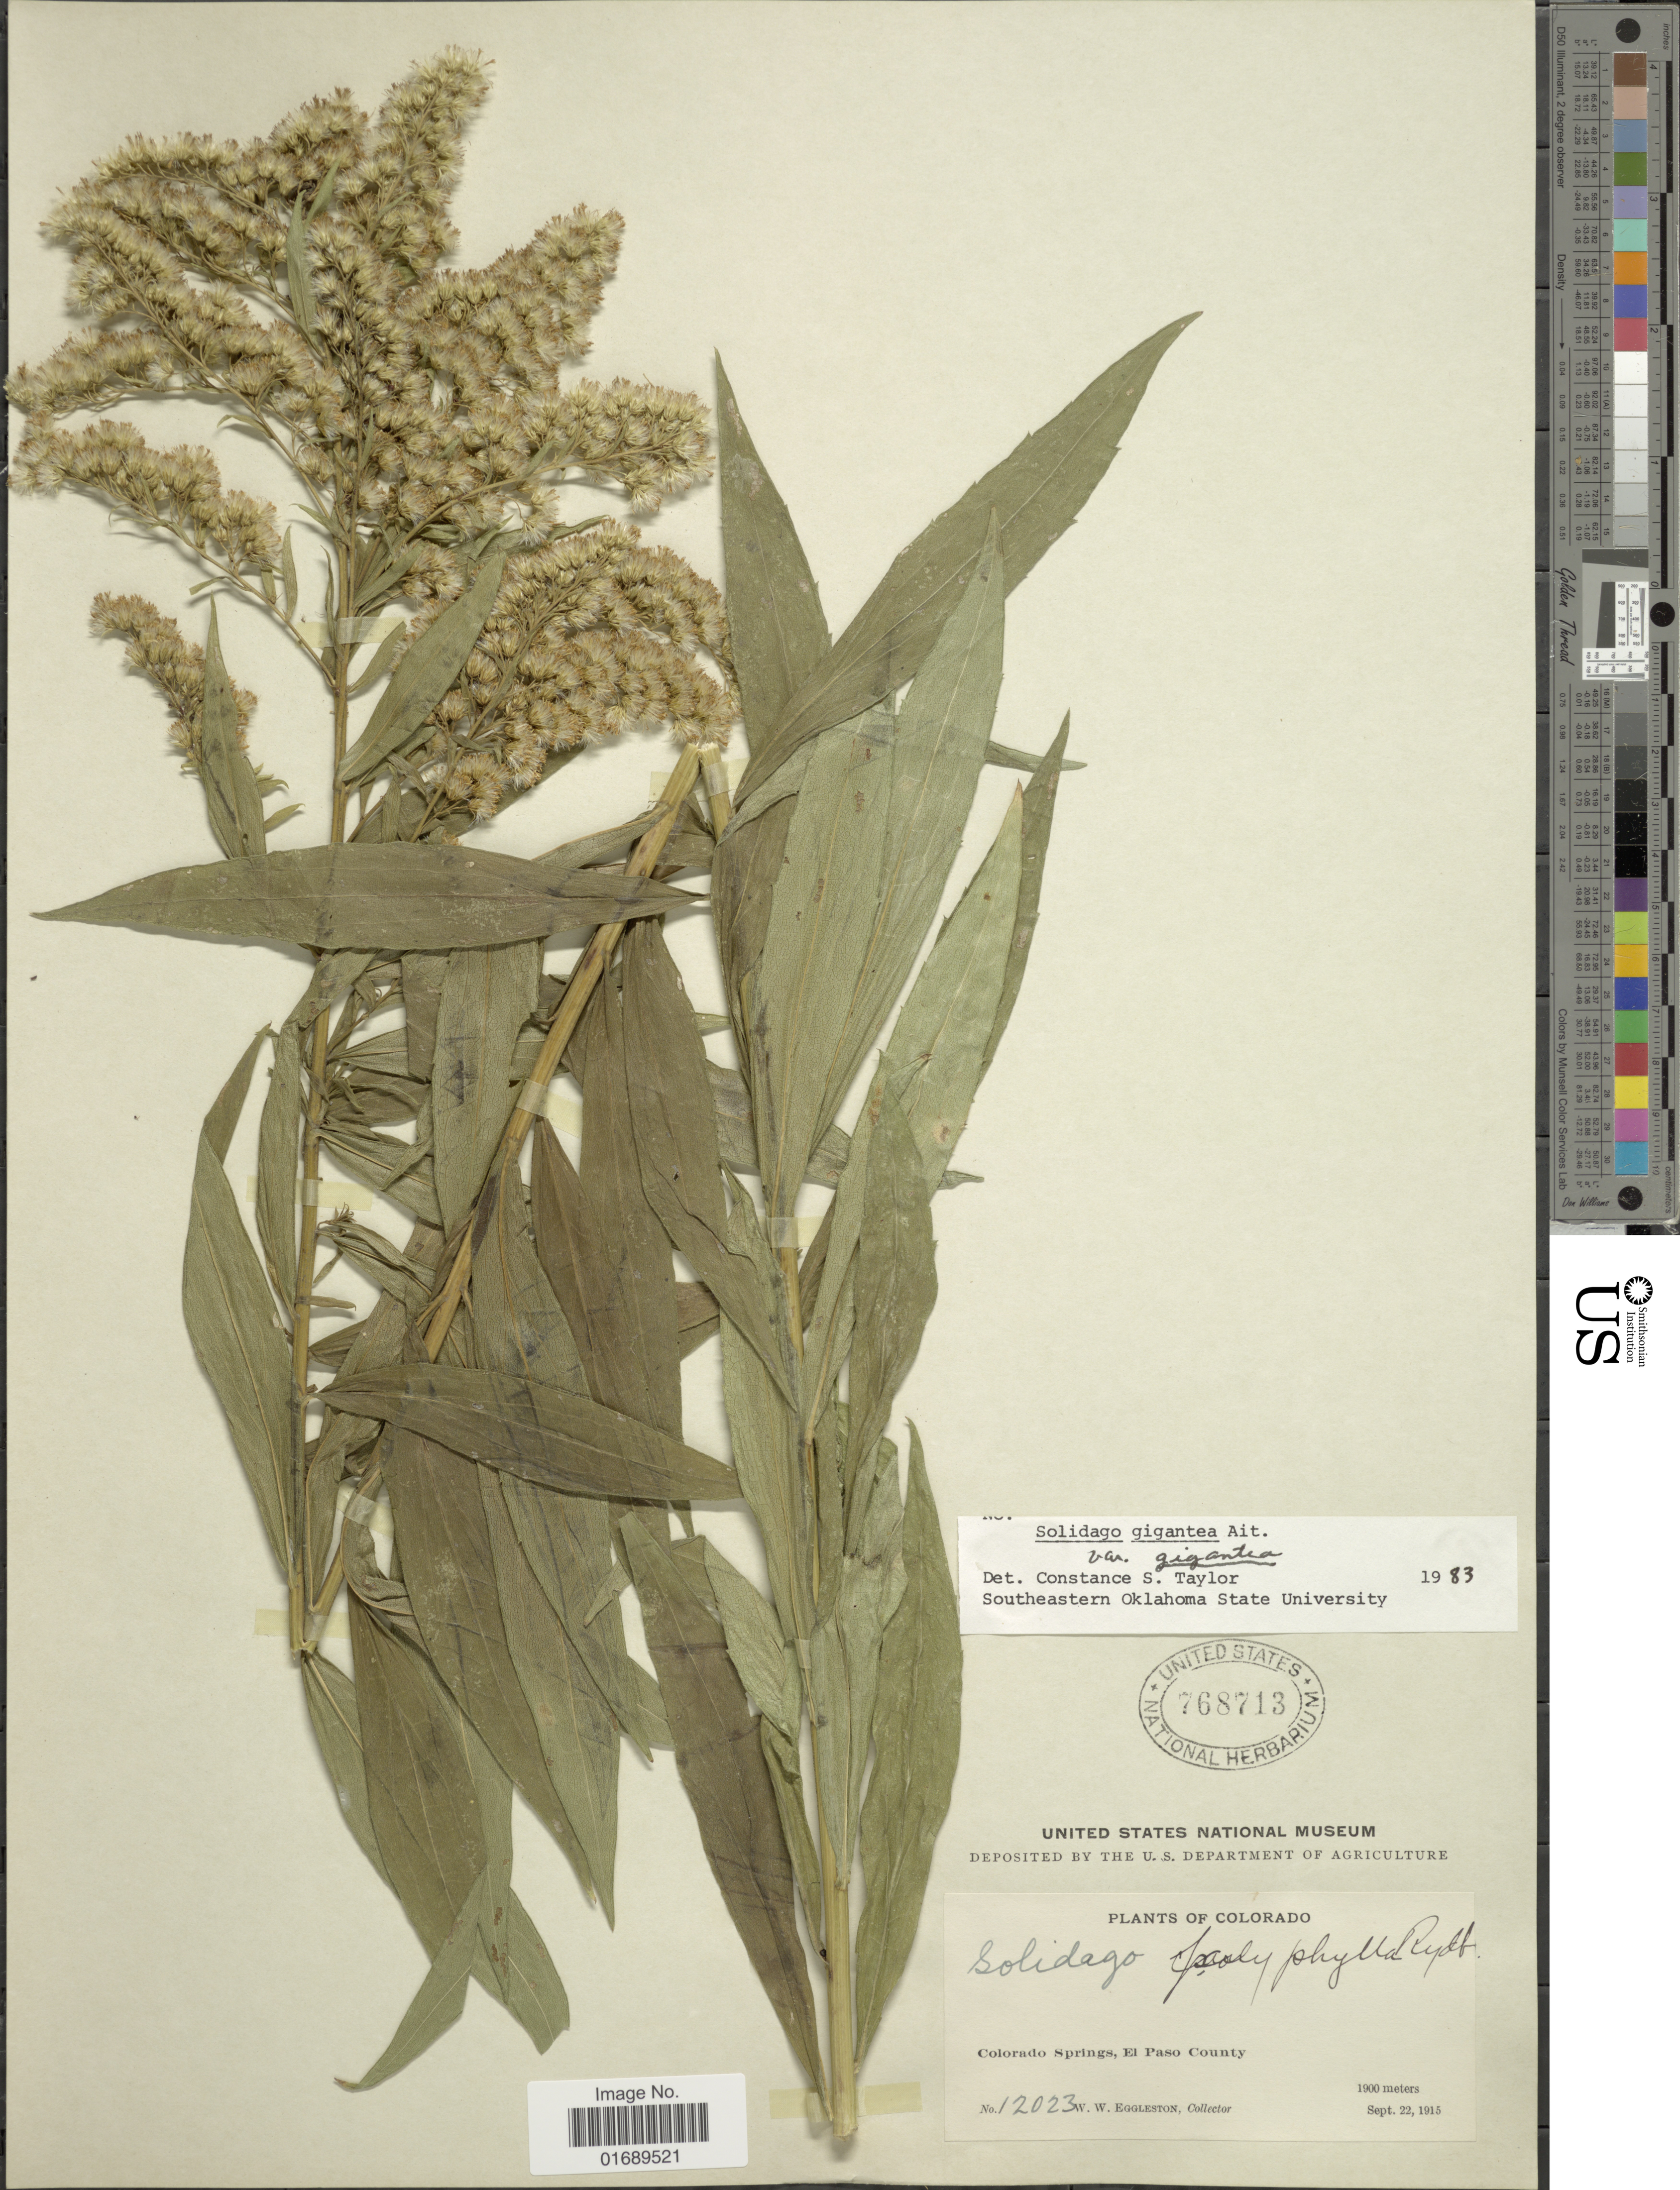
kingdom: Plantae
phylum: Tracheophyta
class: Magnoliopsida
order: Asterales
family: Asteraceae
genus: Solidago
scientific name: Solidago polyphylla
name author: Rydb.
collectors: W. W. Eggleston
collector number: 12023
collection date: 1915-09-22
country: United States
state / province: Colorado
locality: Colorado Springs, El Paso County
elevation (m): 1900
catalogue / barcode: US 768713